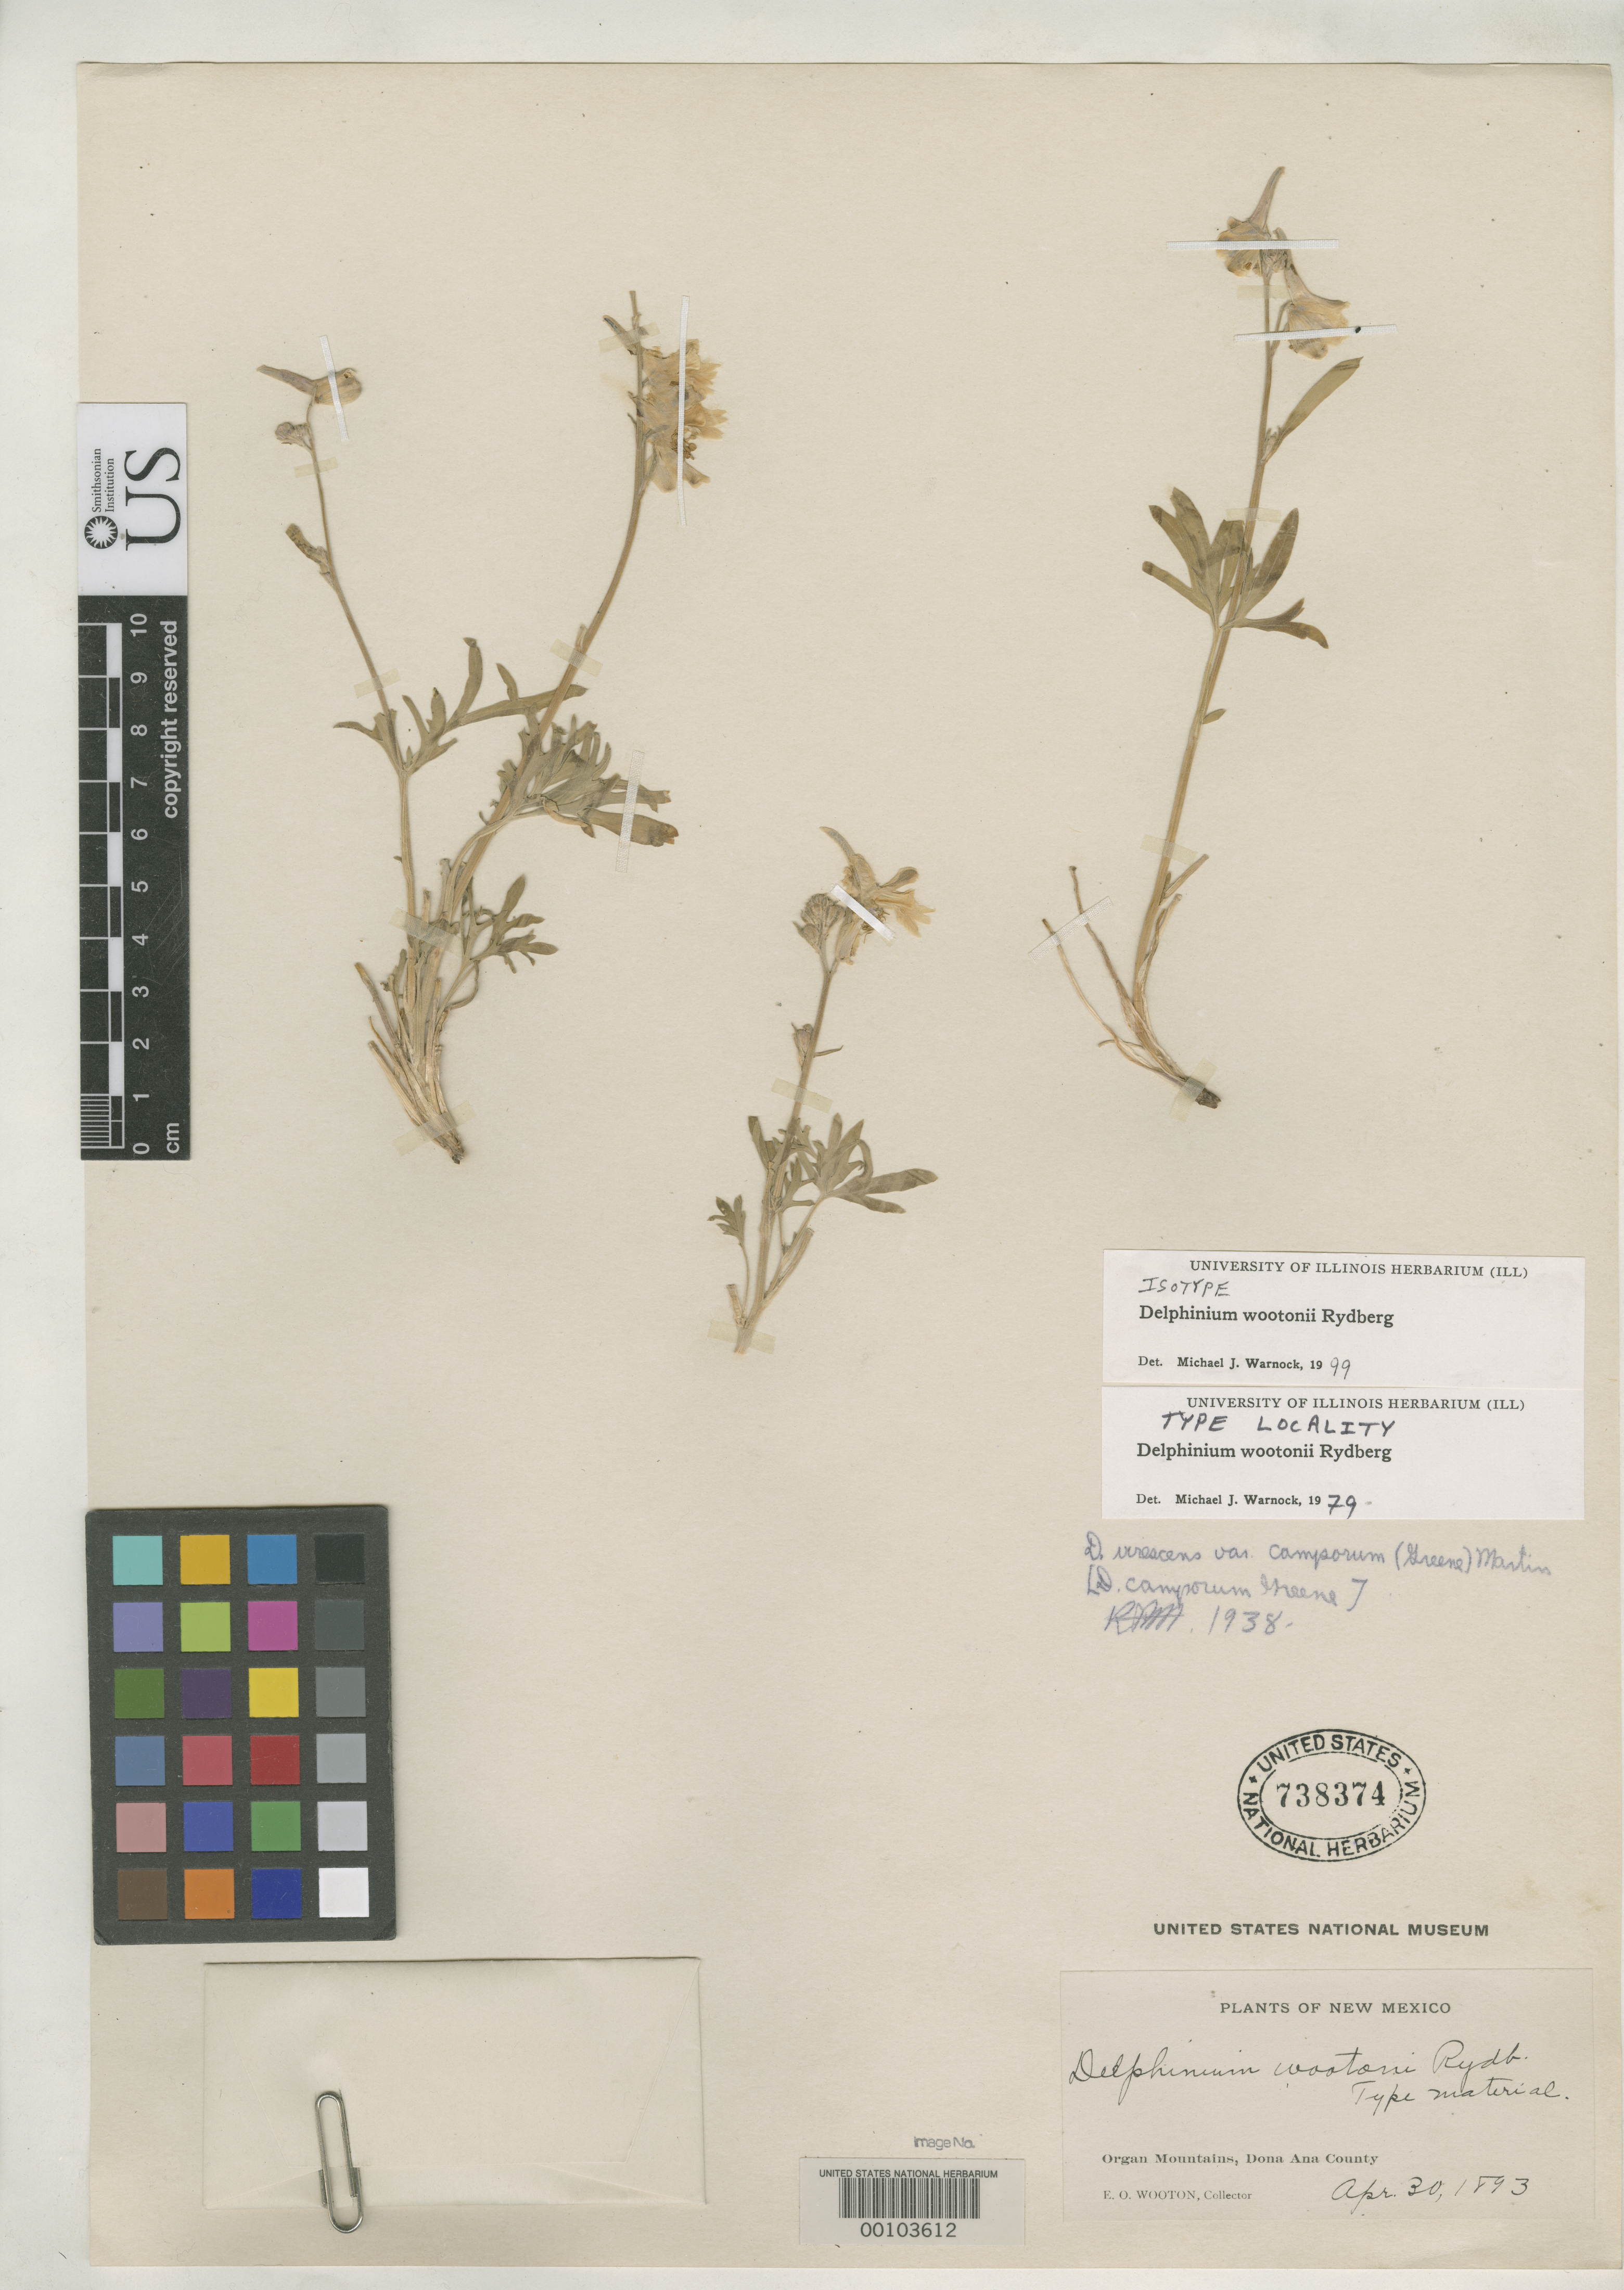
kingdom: Plantae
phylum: Tracheophyta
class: Magnoliopsida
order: Ranunculales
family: Ranunculaceae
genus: Delphinium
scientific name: Delphinium wootonii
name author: Rydb.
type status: Isotype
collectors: E. O. Wooton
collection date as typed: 30 Apr 1893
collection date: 1893-04-30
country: United States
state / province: New Mexico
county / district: Dona Ana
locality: Organ Mountains.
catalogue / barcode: US 738374